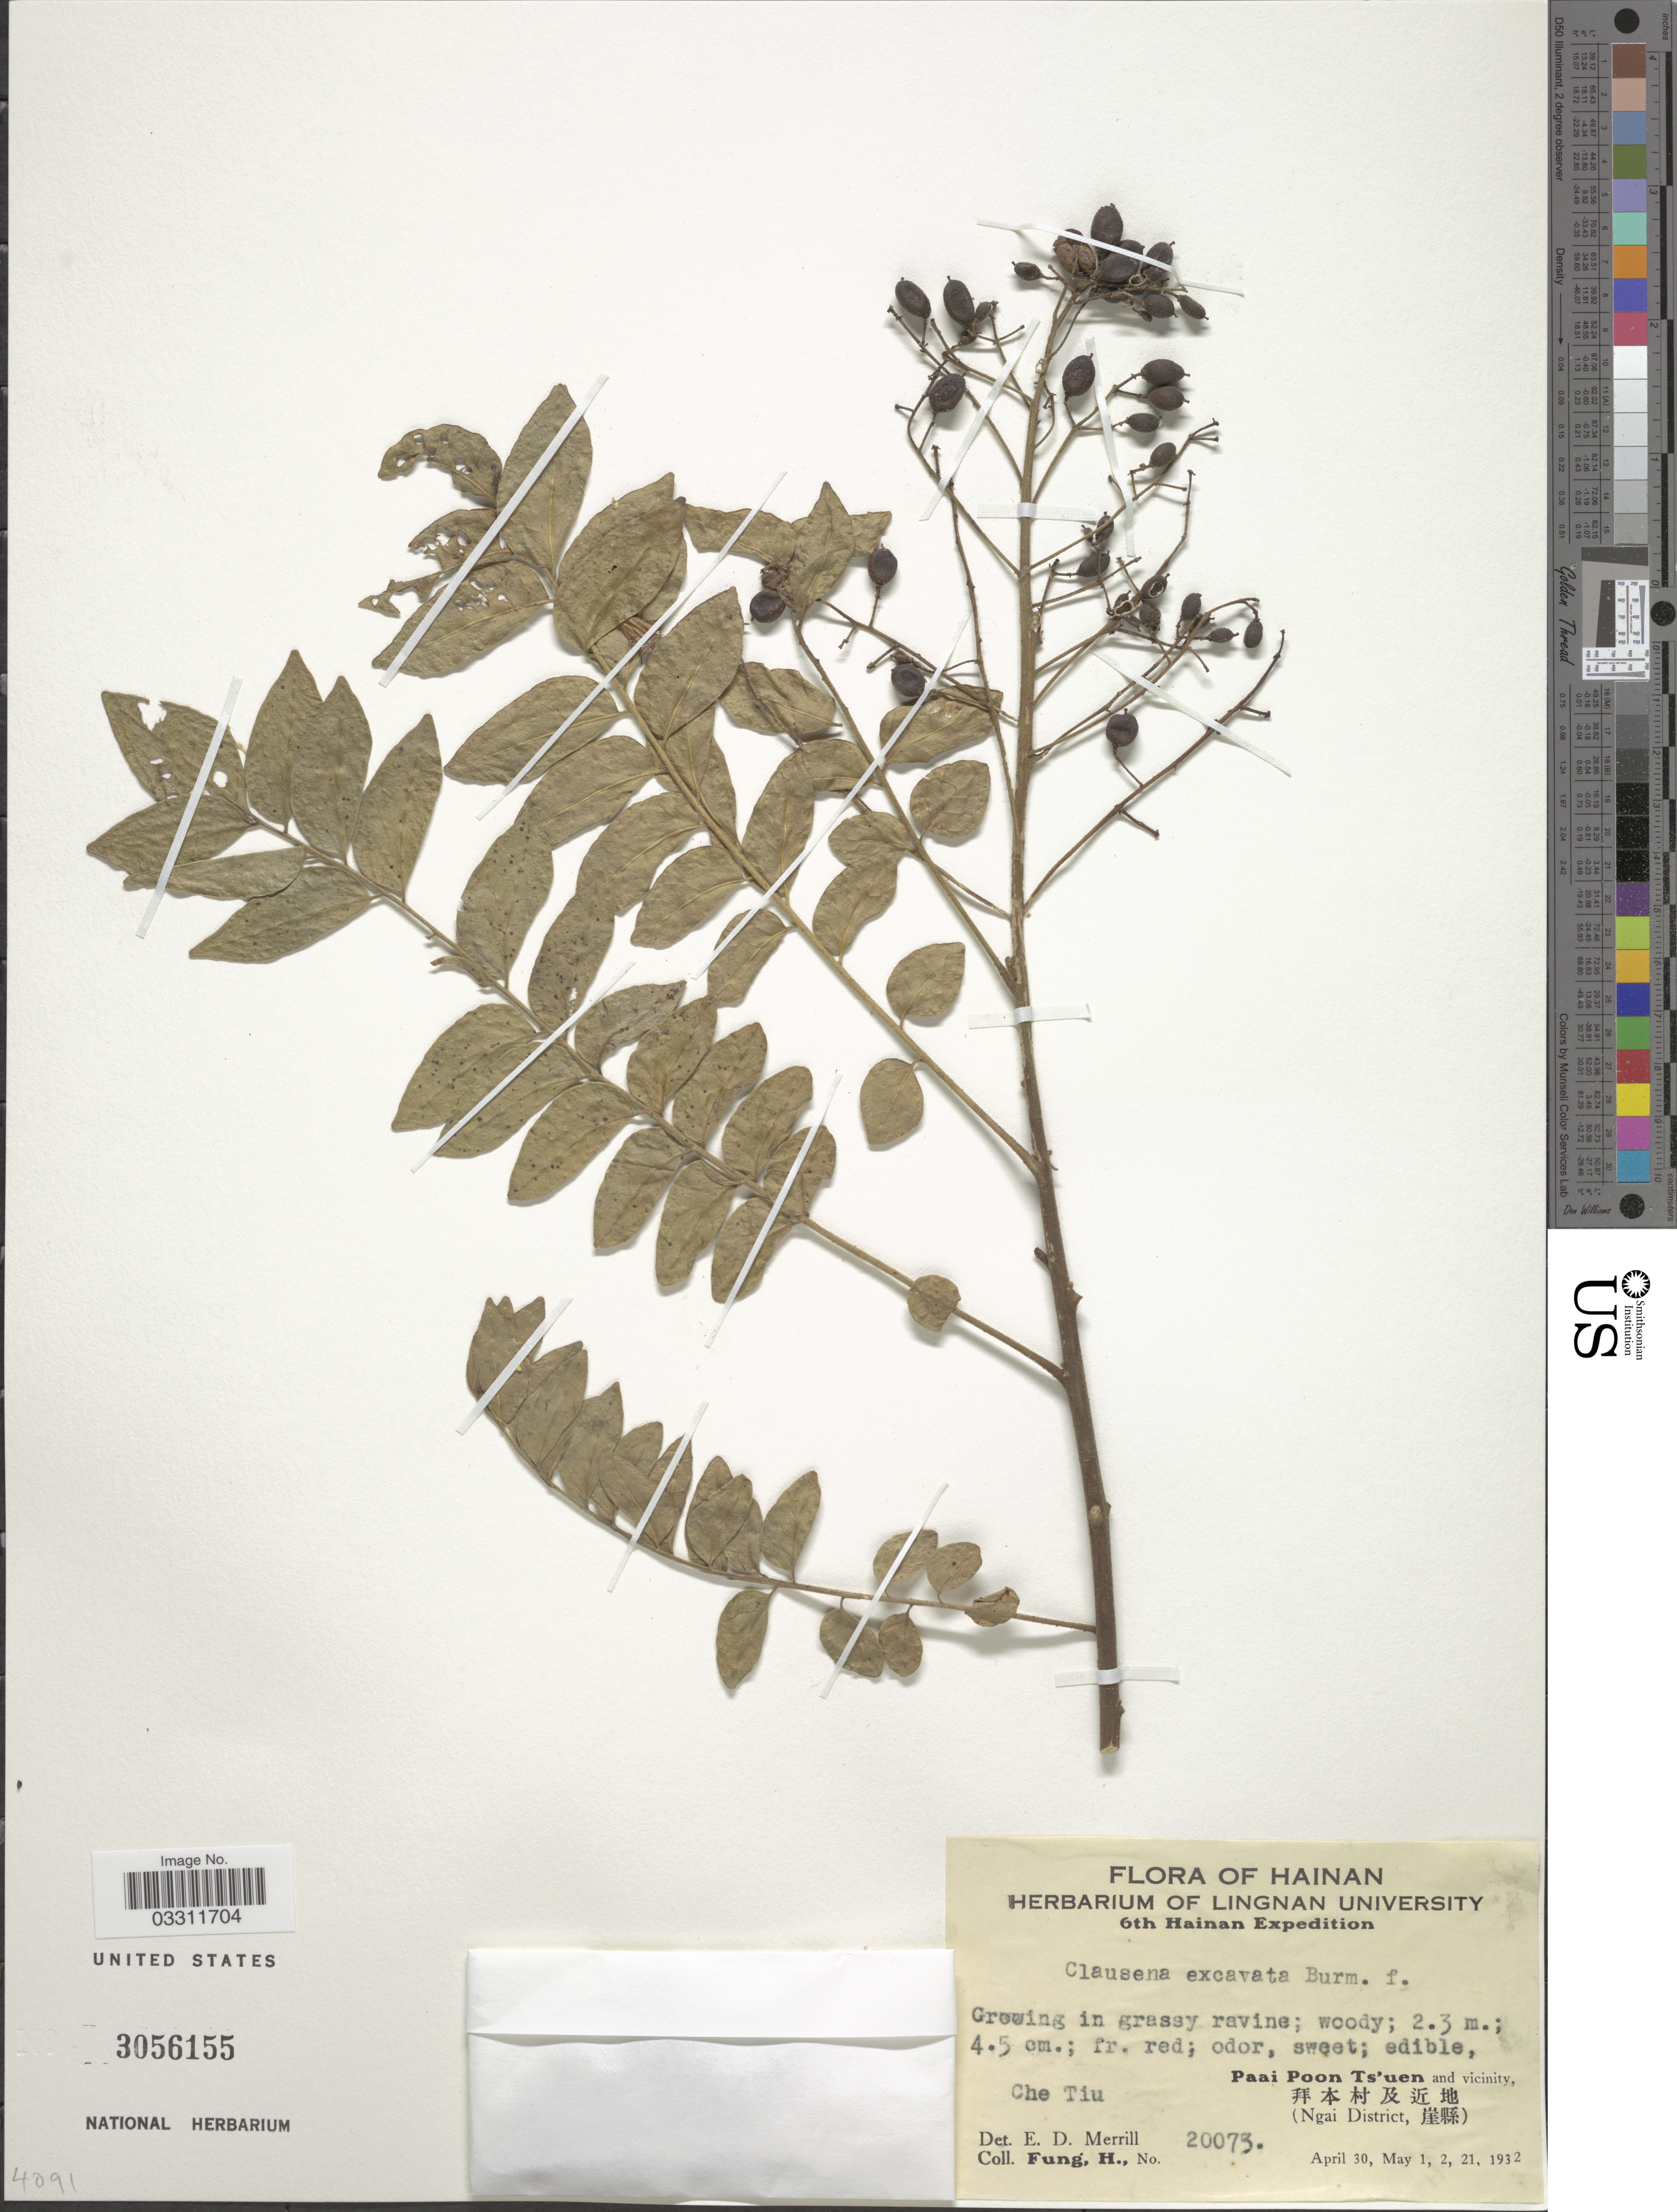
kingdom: Plantae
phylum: Tracheophyta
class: Magnoliopsida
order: Sapindales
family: Rutaceae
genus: Clausena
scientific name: Clausena excavata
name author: Burm. f.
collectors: H. Fung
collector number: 20073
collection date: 1932-04-30/1932-05-21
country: China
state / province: Hainan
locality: Paai Poon Ts'uen and vicinity. (Ngai District).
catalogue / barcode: US 3056155